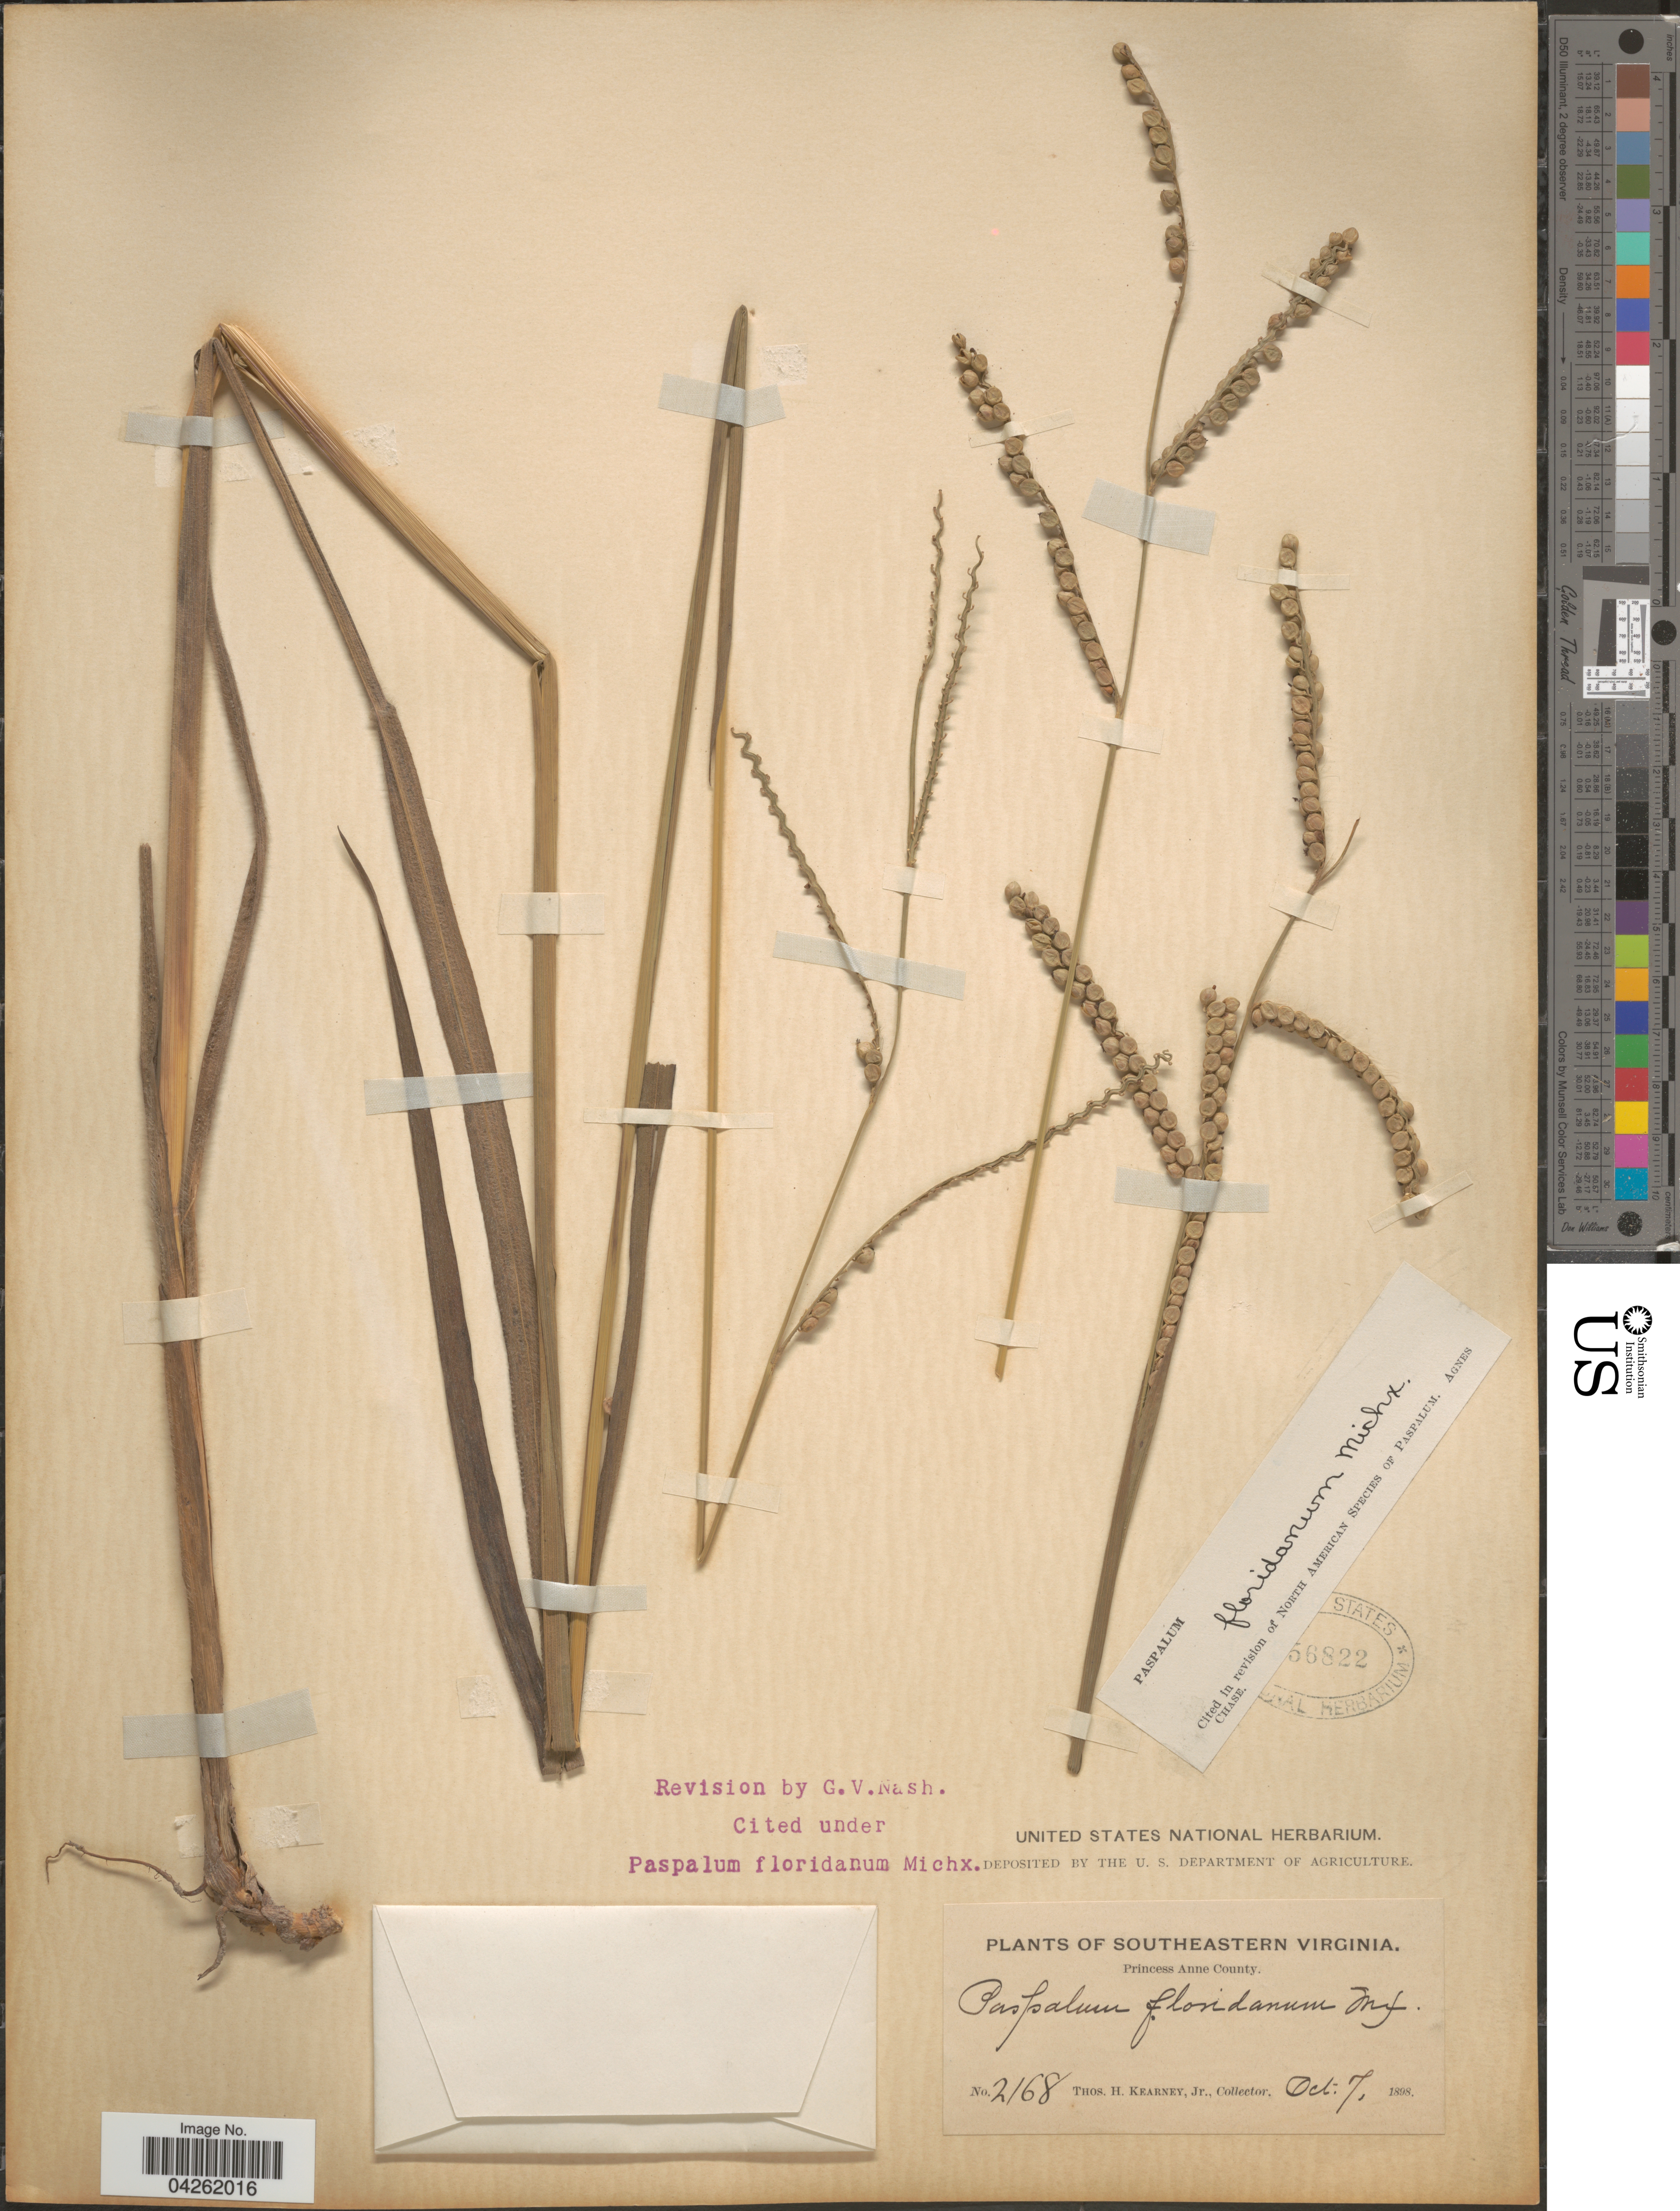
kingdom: Plantae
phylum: Tracheophyta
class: Liliopsida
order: Poales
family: Poaceae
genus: Paspalum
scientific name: Paspalum floridanum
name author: Michx.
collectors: T. H. Kearney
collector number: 2168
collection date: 1898-10-07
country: United States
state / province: Virginia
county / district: City of Virginia Beach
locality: Southeastern Virginia. Princess Anne County.